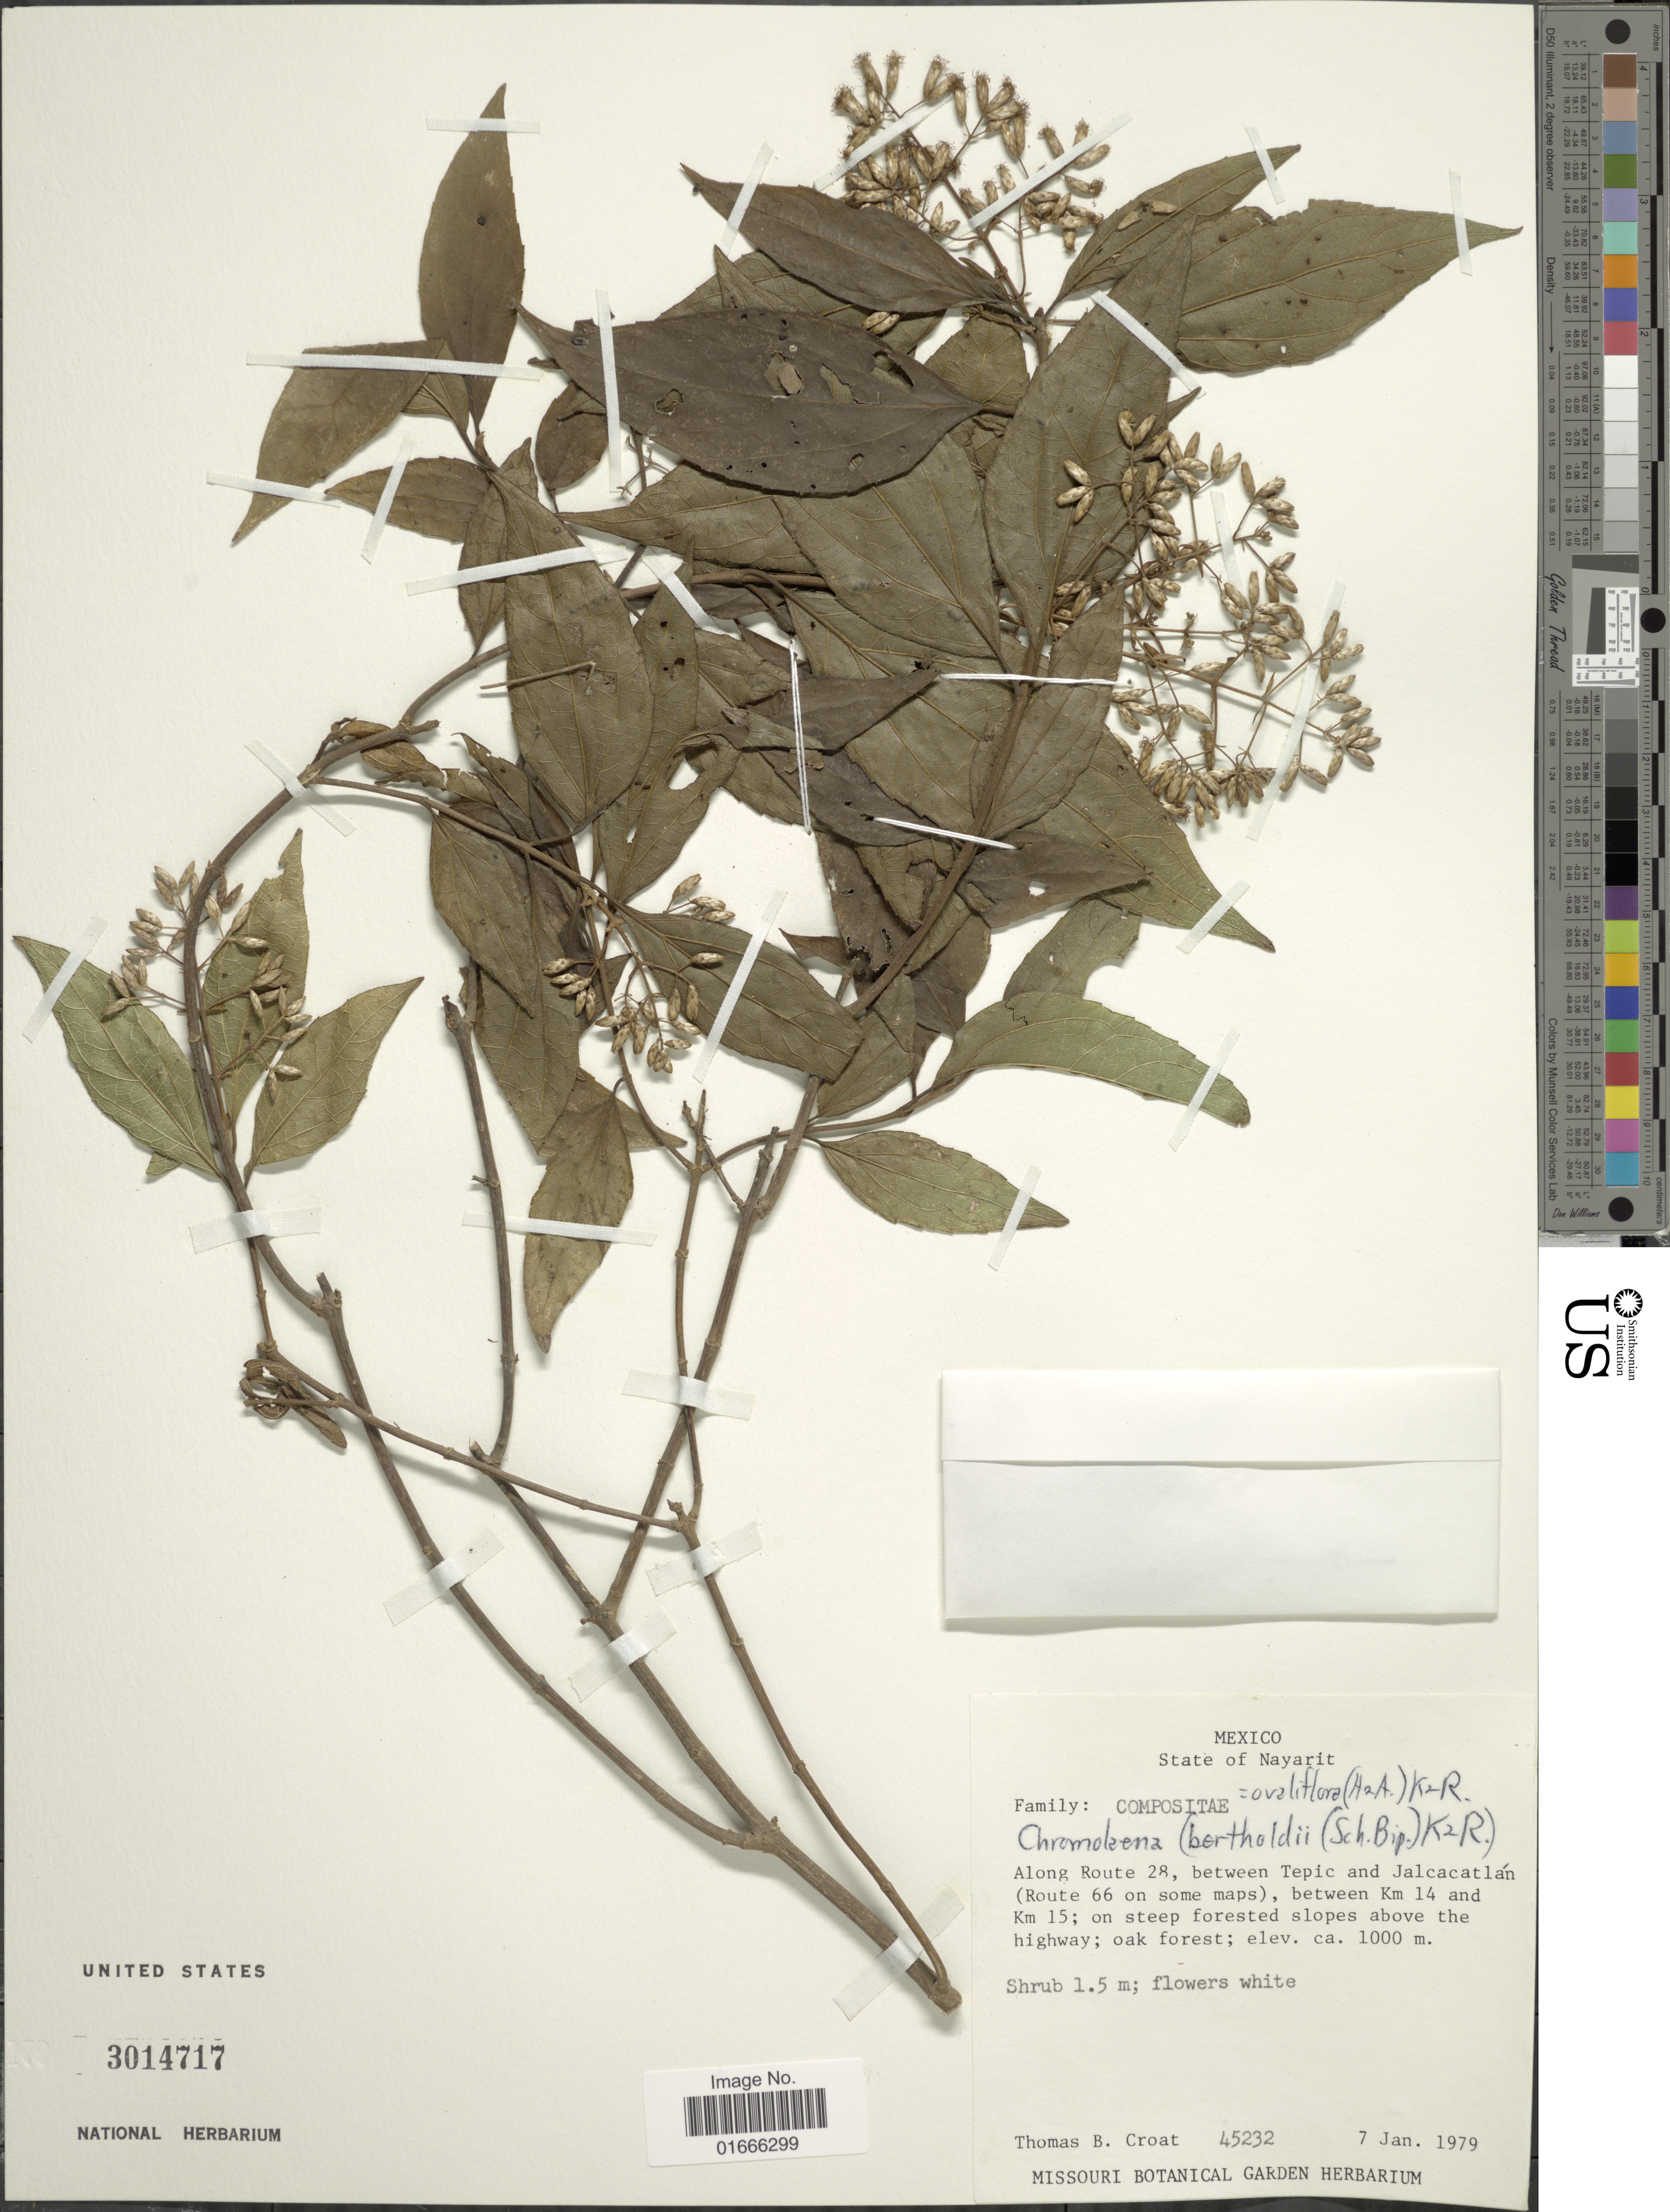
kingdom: Plantae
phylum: Tracheophyta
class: Magnoliopsida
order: Asterales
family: Asteraceae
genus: Chromolaena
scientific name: Chromolaena ovaliflora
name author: (Hook.) R.M. King & H. Rob.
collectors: T. B. Croat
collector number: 45232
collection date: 1979-01-07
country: Mexico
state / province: Nayarit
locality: Along route 28, between Tepic and Jalcacatlan, ( Route 66 on some maps ), between km 14 and km 15; on steep forest slopes above the highway.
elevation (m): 1000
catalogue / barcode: US 3014717